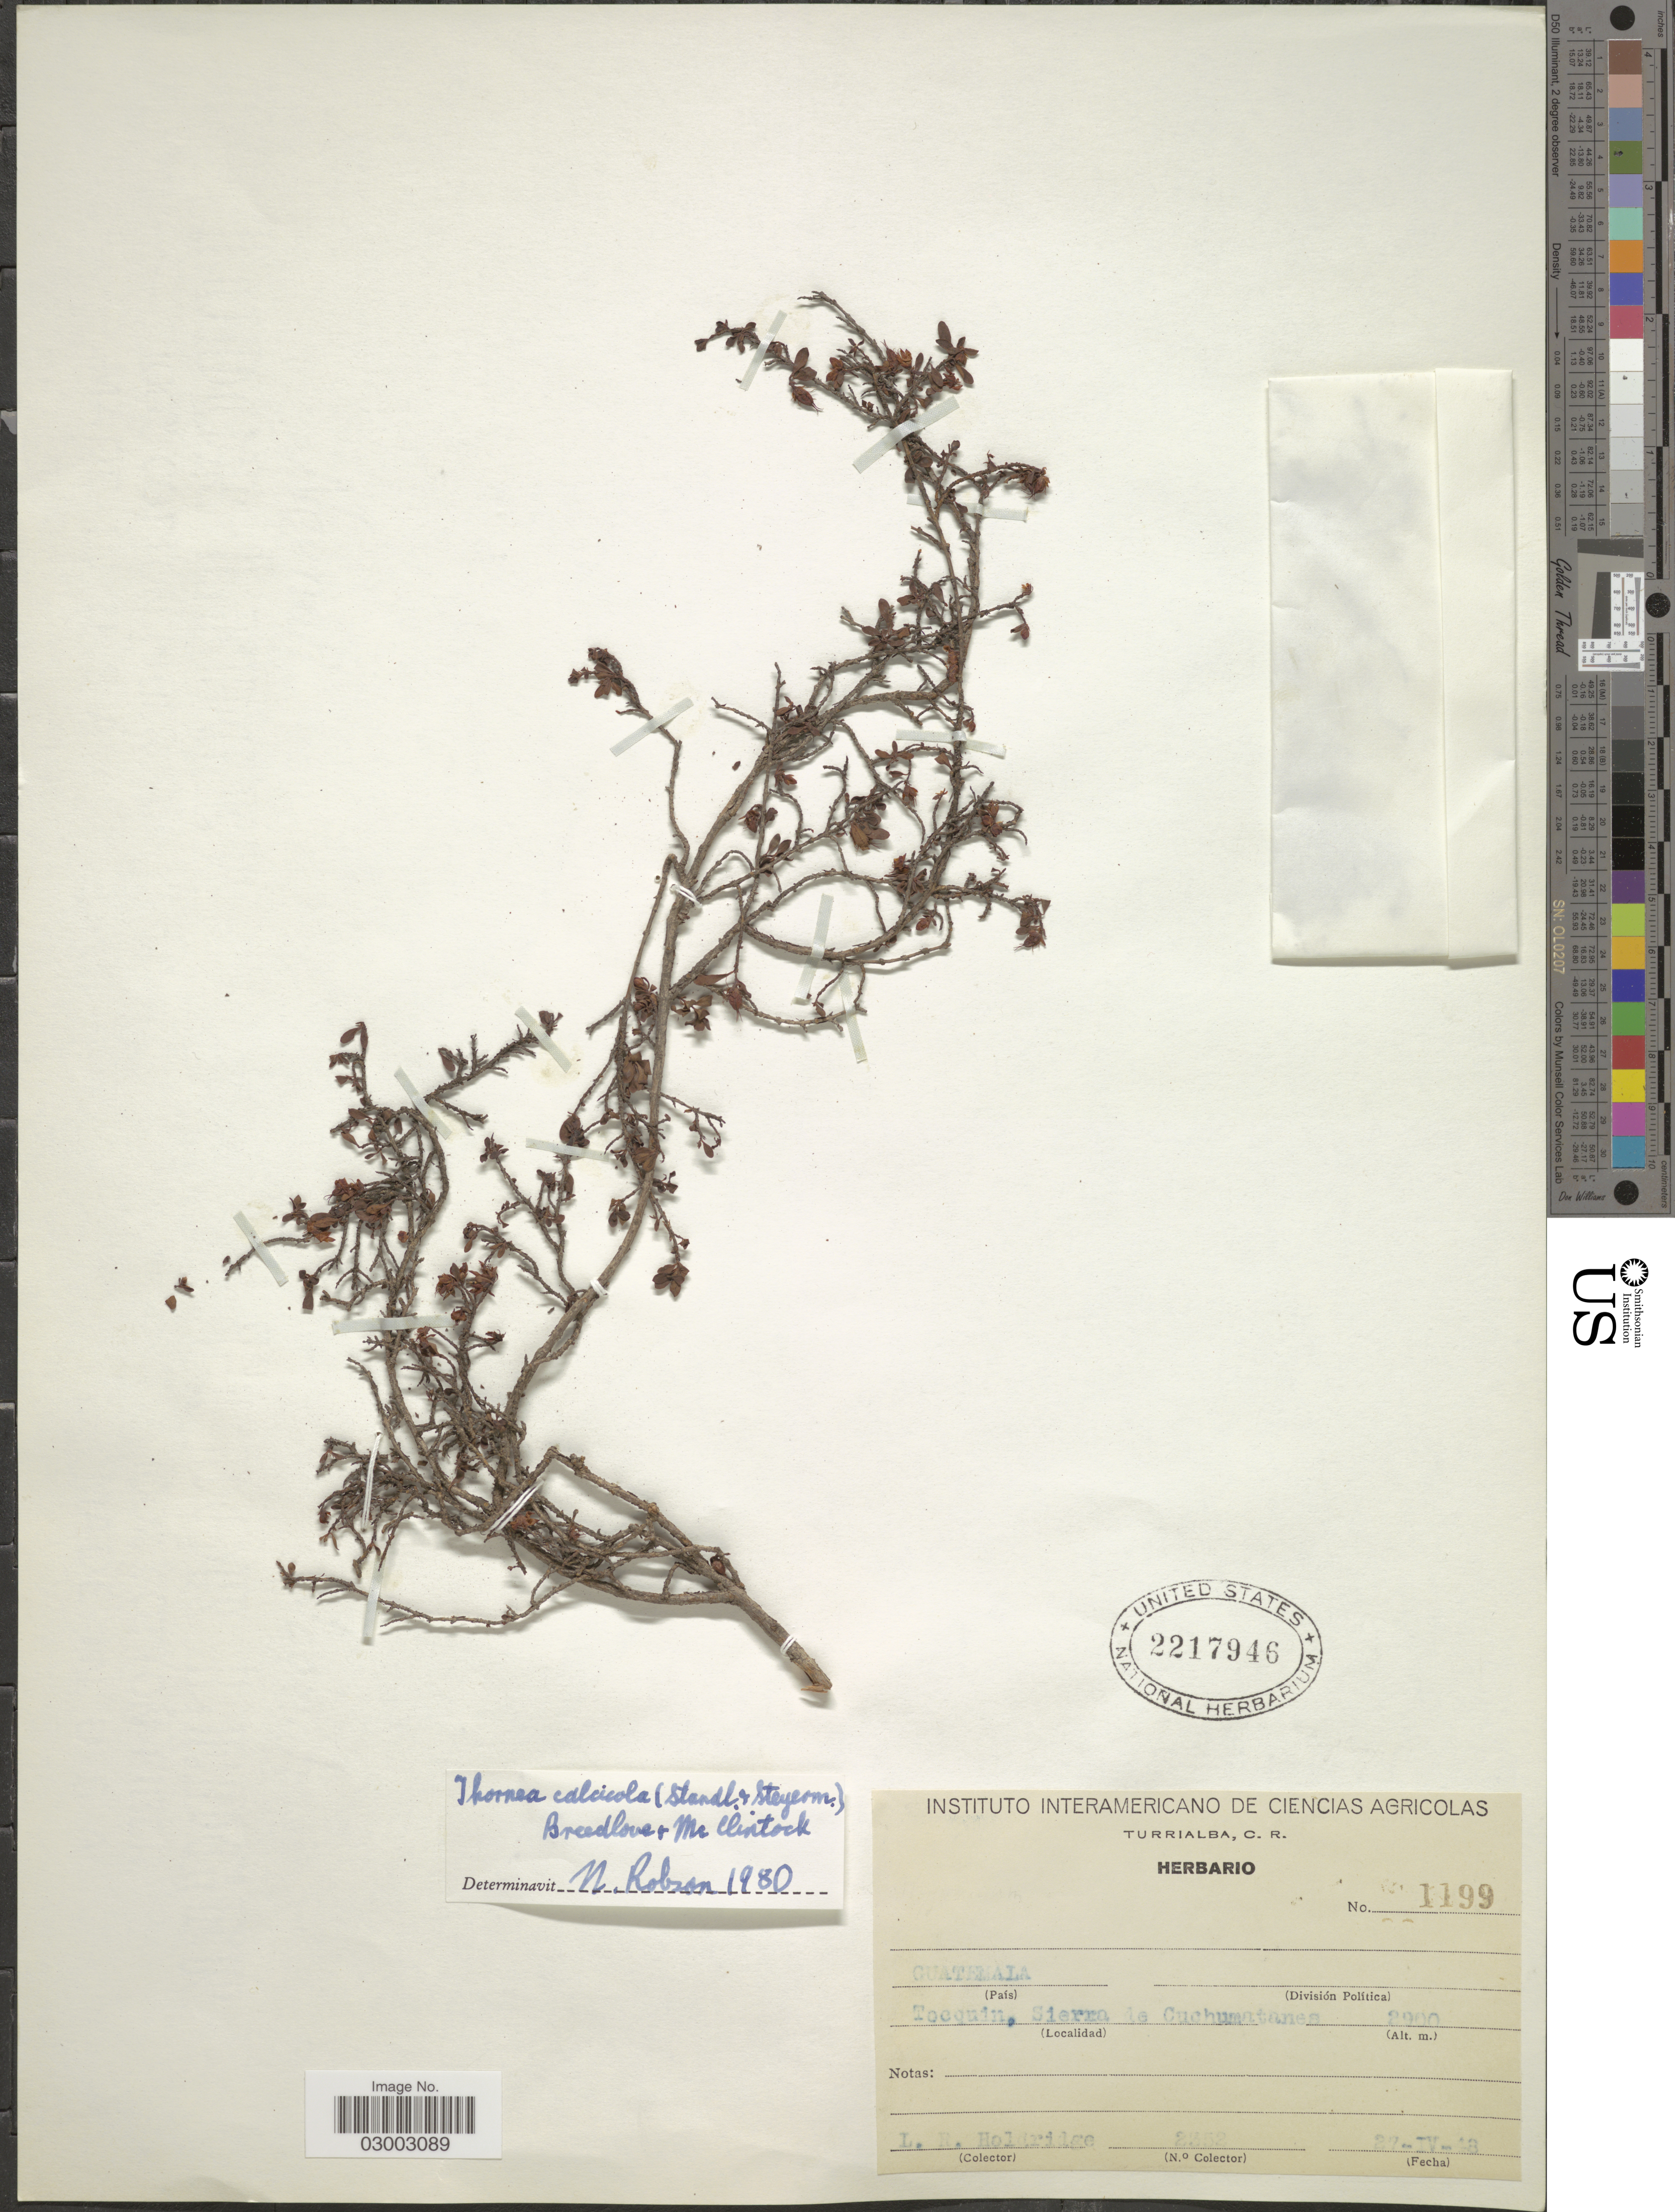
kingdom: Plantae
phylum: Tracheophyta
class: Magnoliopsida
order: Malpighiales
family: Hypericaceae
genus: Hypericum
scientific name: Hypericum calcicola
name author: Standl. & Steyerm.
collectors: L. Holdridge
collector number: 1199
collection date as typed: Transcribed d/m/y: 27/4/48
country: Guatemala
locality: Tocquin, Sierra de Cuchumatanes.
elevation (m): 3900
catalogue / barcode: US 2217946